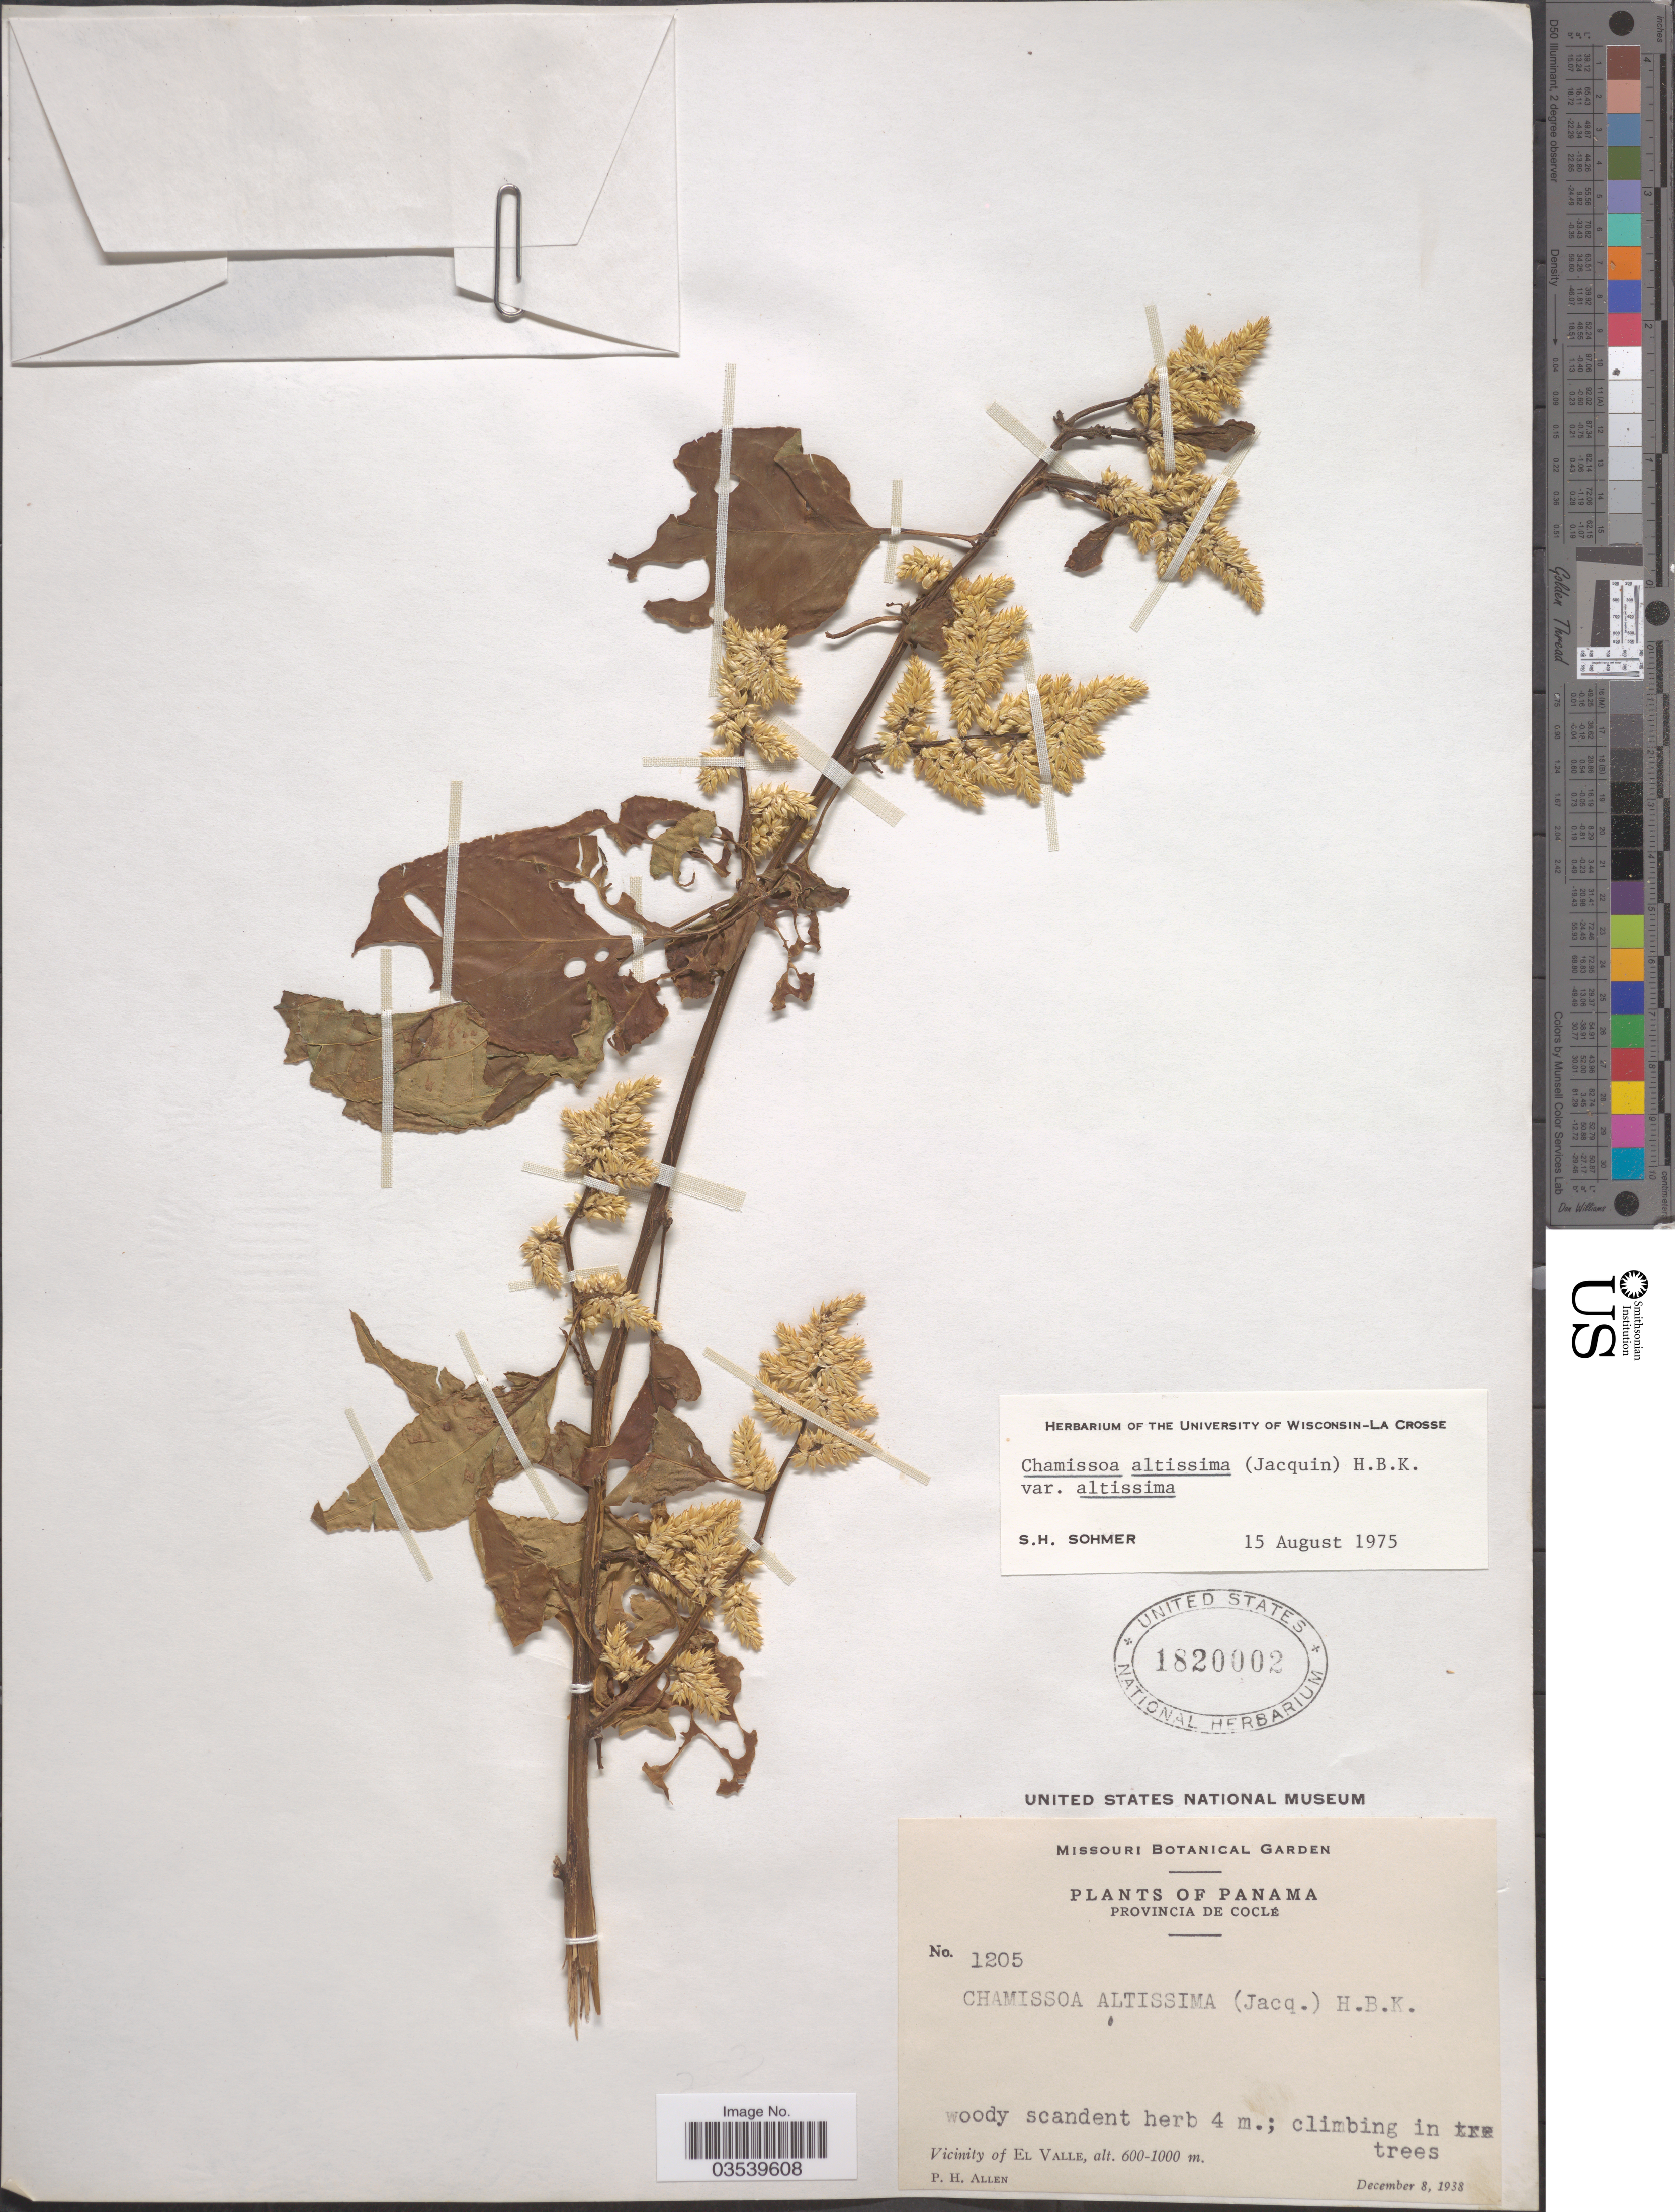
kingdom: Plantae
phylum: Tracheophyta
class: Magnoliopsida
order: Caryophyllales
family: Amaranthaceae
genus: Chamissoa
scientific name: Chamissoa altissima var. altissima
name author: (Jacq.) Kunth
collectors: P. H. Allen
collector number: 1205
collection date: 1938-12-08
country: Panama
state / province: Coclé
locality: Vicinity of El Valle.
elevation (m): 600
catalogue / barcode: US 1820002